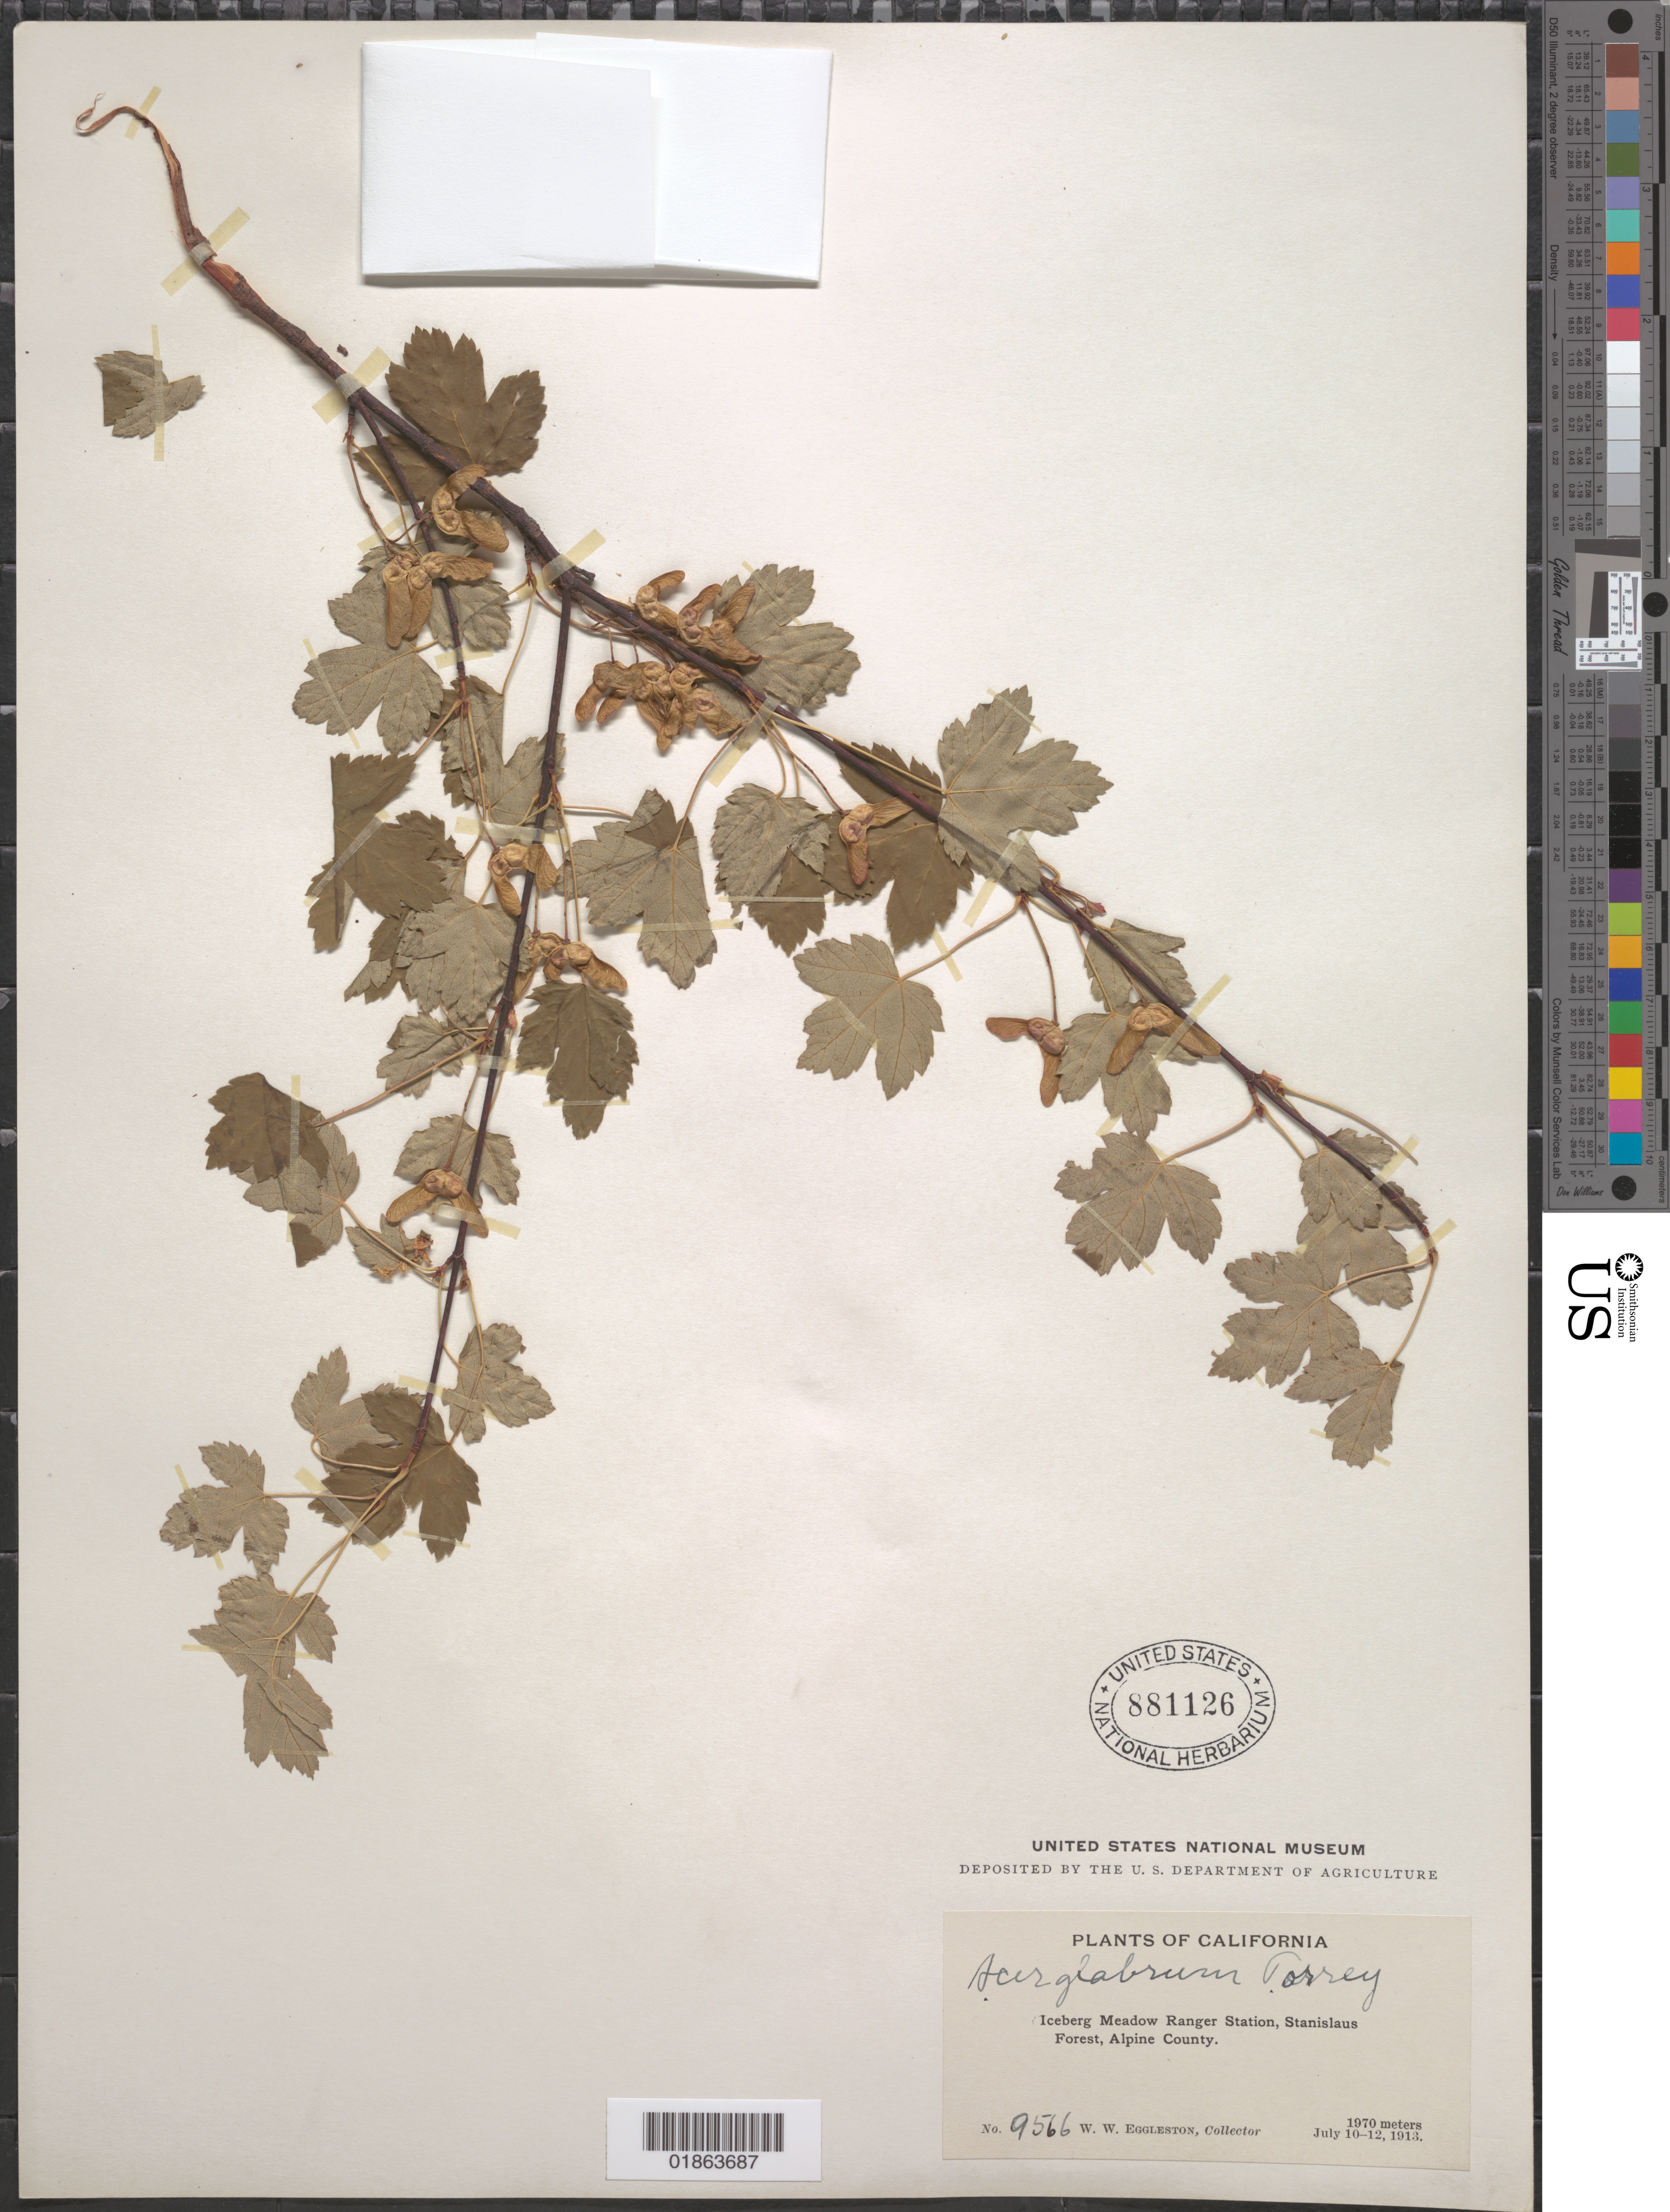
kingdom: Plantae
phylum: Tracheophyta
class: Magnoliopsida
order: Sapindales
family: Sapindaceae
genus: Acer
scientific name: Acer glabrum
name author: Torr.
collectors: W. W. Eggleston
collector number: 9566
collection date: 1913-07-10/1913-07-12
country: United States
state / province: California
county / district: Alpine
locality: Iceberg Meadow Ranger Station, Stanilaus Forest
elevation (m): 1970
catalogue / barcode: US 881126